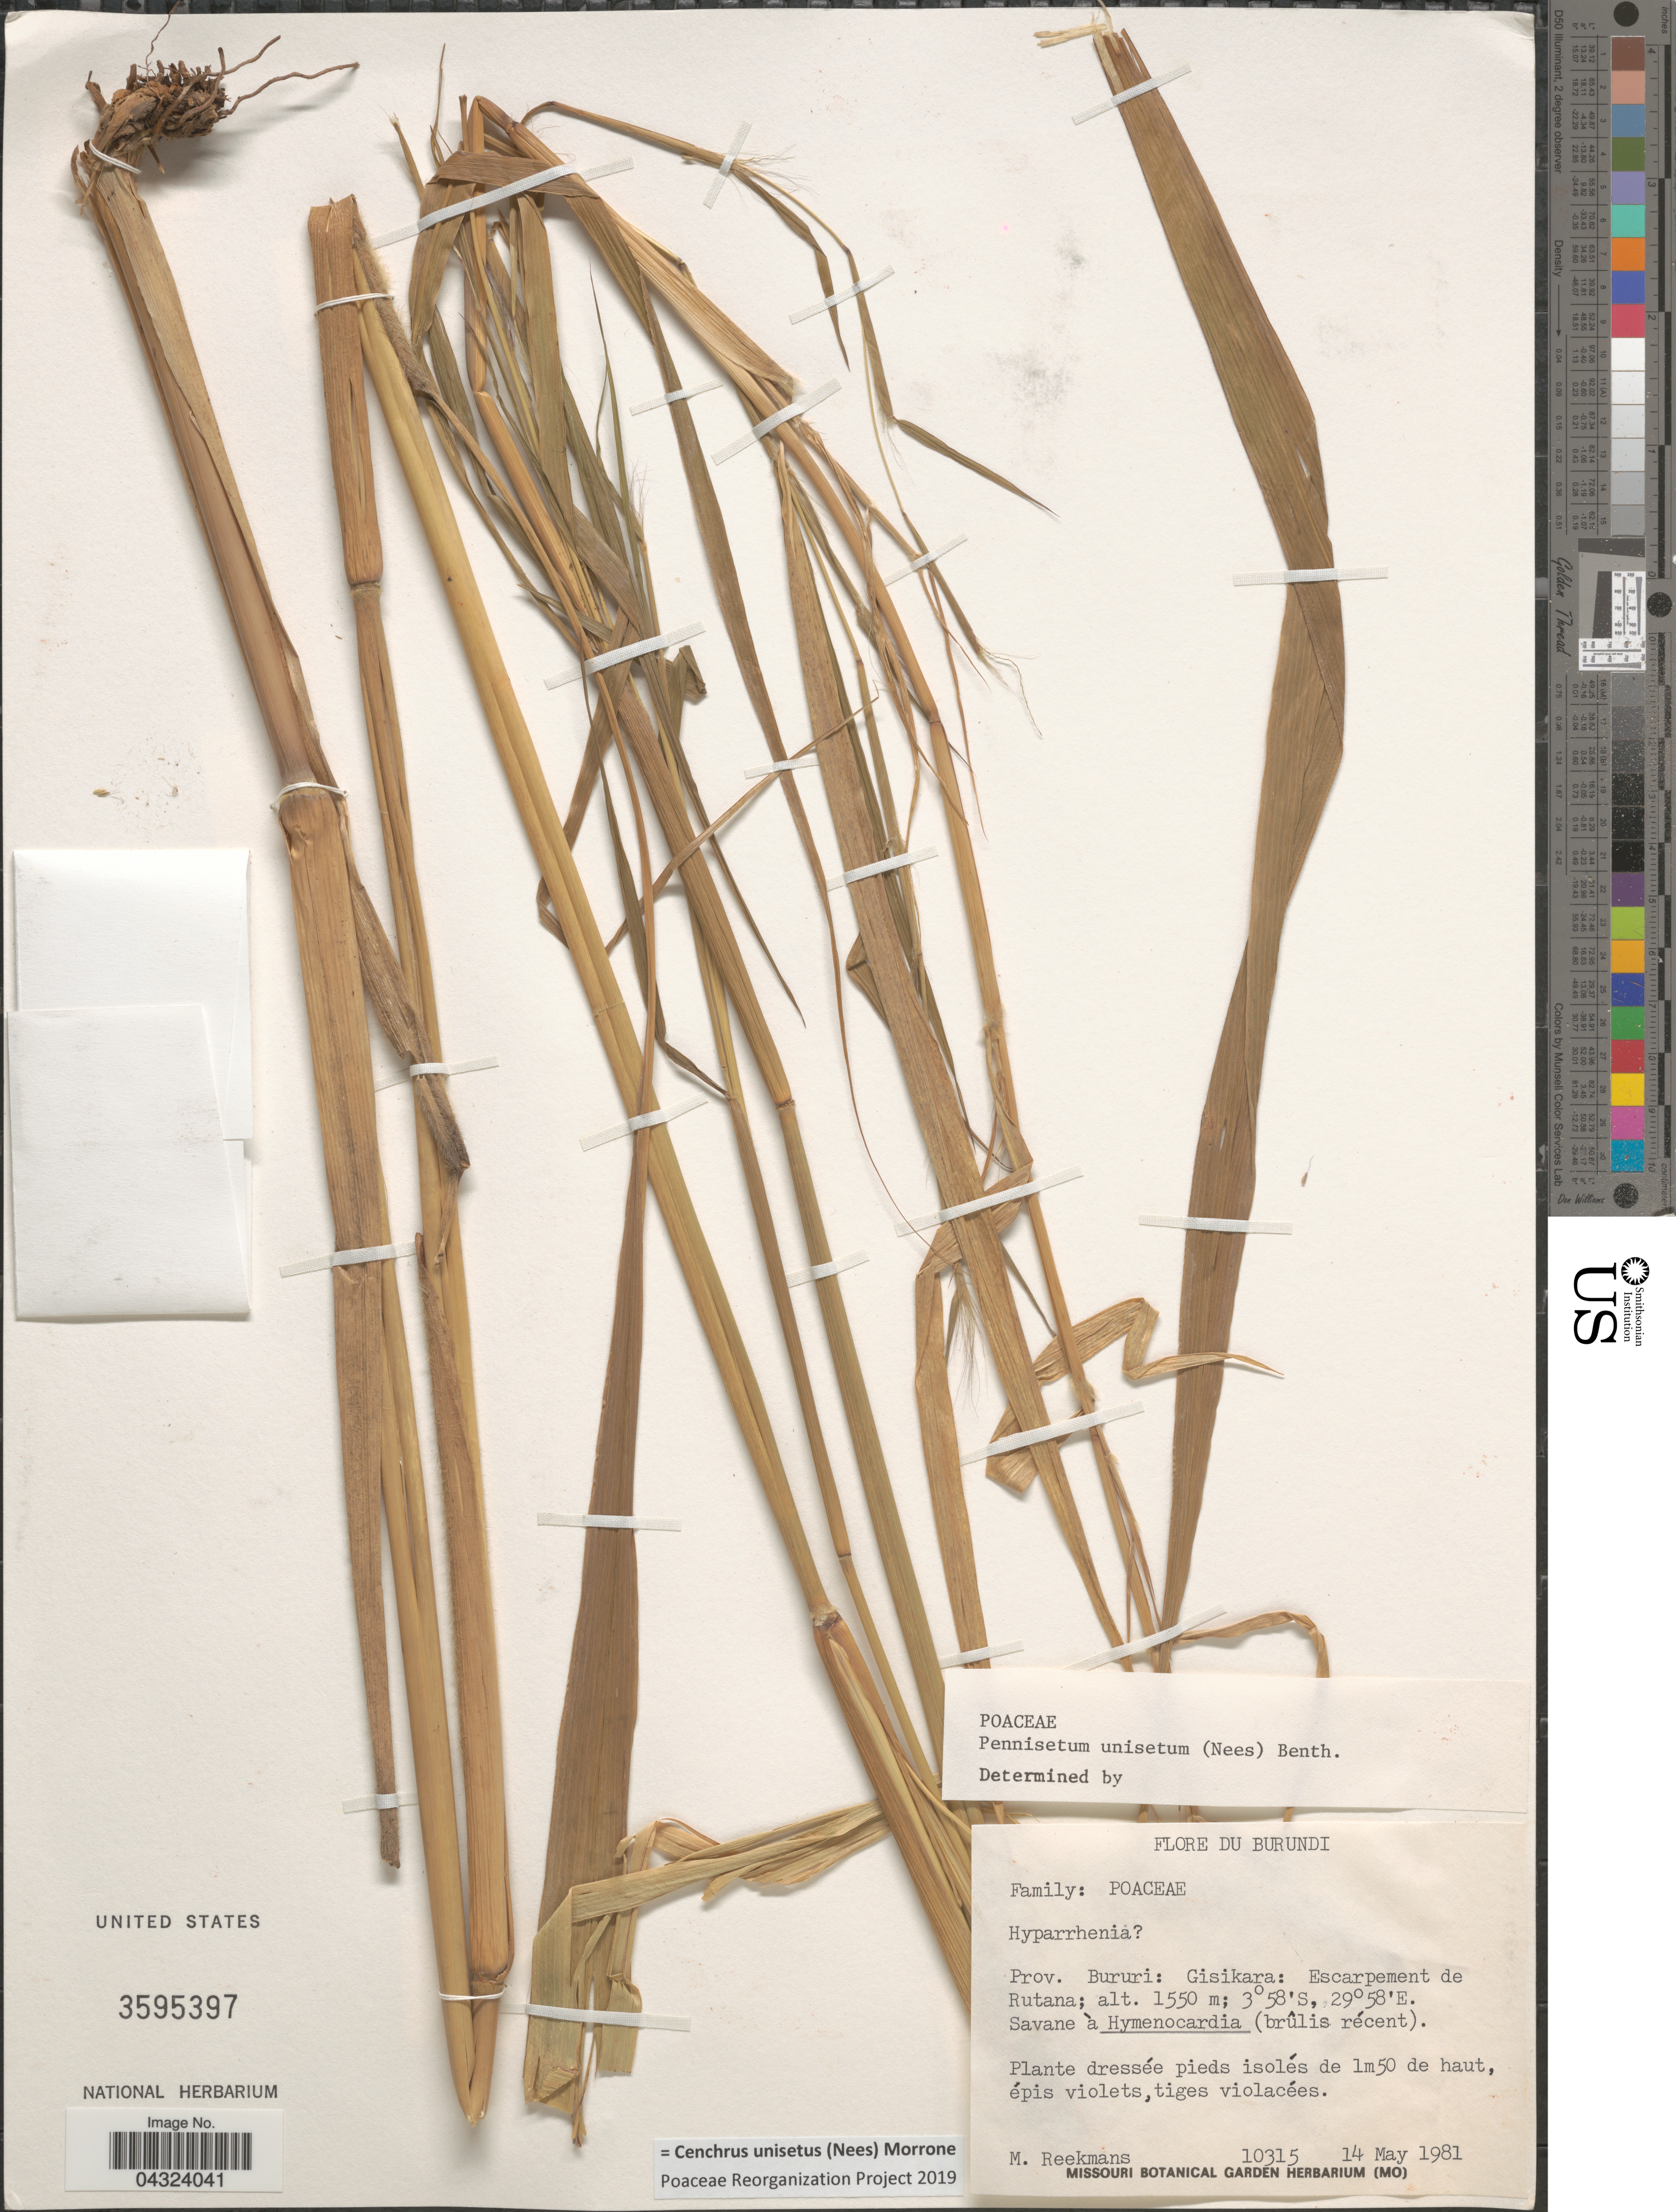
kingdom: Plantae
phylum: Tracheophyta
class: Liliopsida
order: Poales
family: Poaceae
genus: Cenchrus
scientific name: Cenchrus unisetus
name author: (Nees) Morrone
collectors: M. Reekmans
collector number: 10315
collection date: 1981-05-14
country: Burundi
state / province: Bururi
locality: Gisikara: Escarpment de Rutana.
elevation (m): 1550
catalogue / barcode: US 3595397